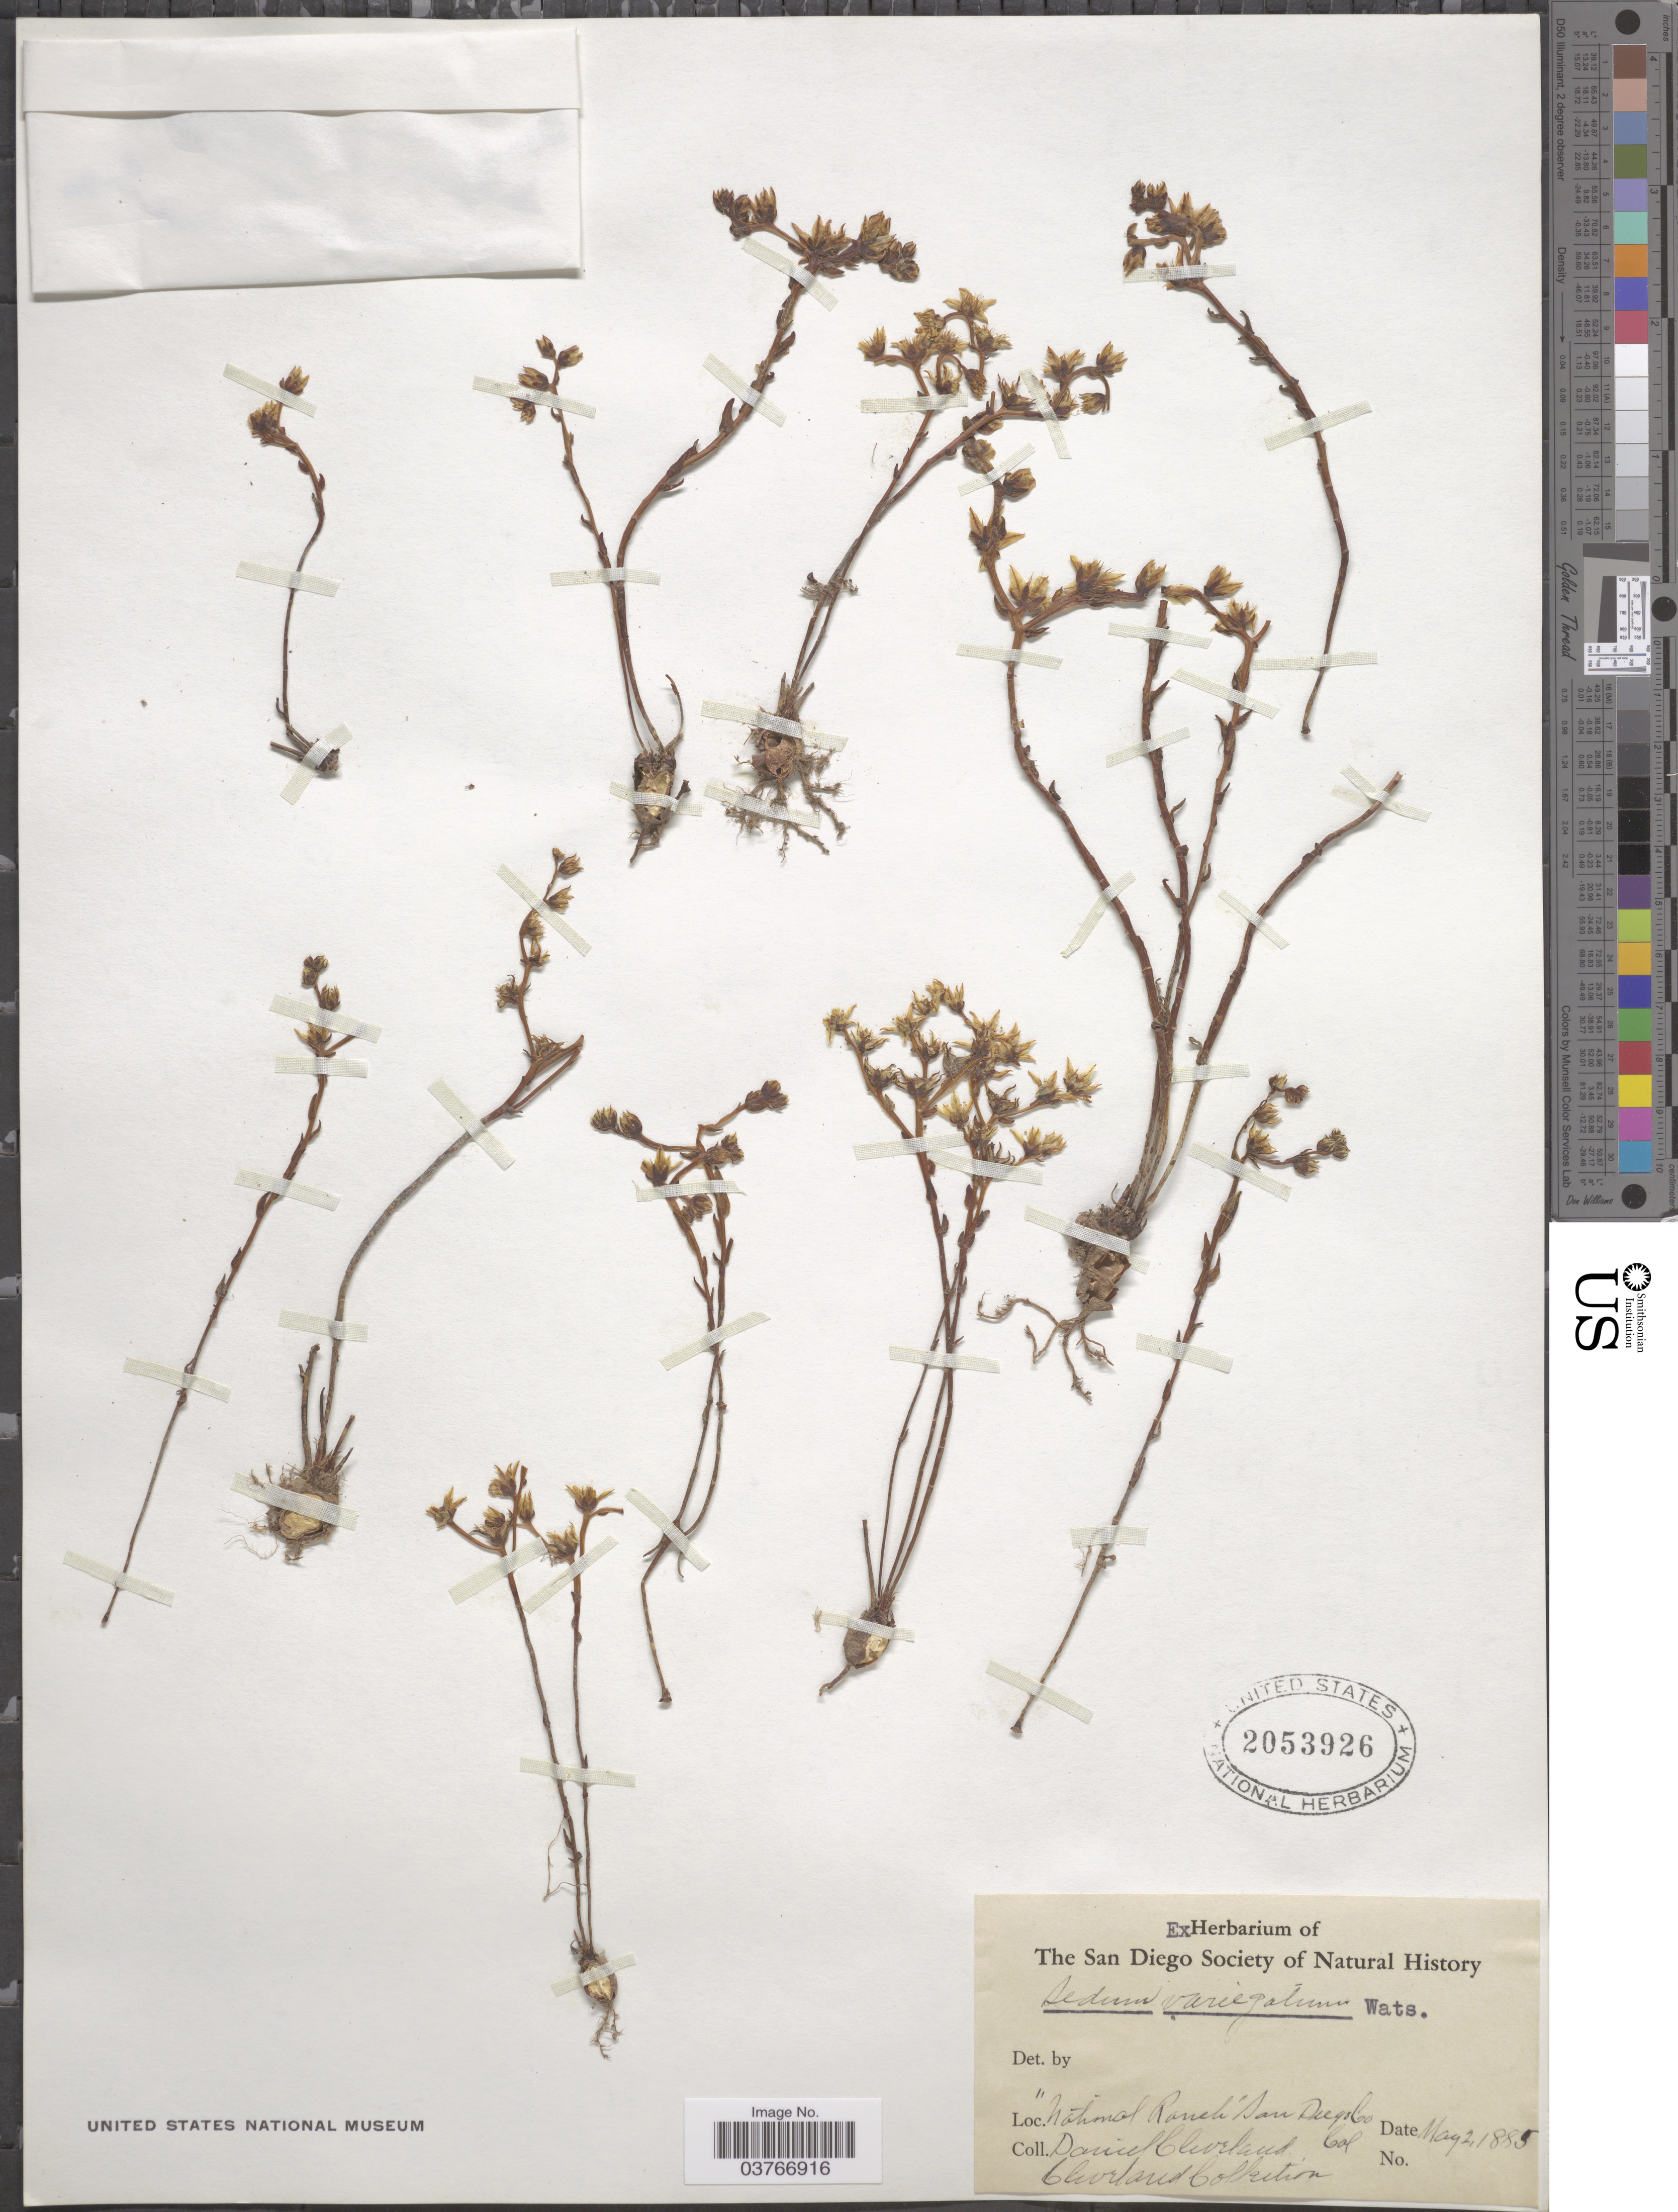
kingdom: Plantae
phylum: Tracheophyta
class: Magnoliopsida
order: Saxifragales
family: Crassulaceae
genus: Sedum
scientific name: Sedum sp.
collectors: D. Cleveland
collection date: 1885-05-02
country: United States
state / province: California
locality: National Ranch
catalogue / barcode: US 2053926